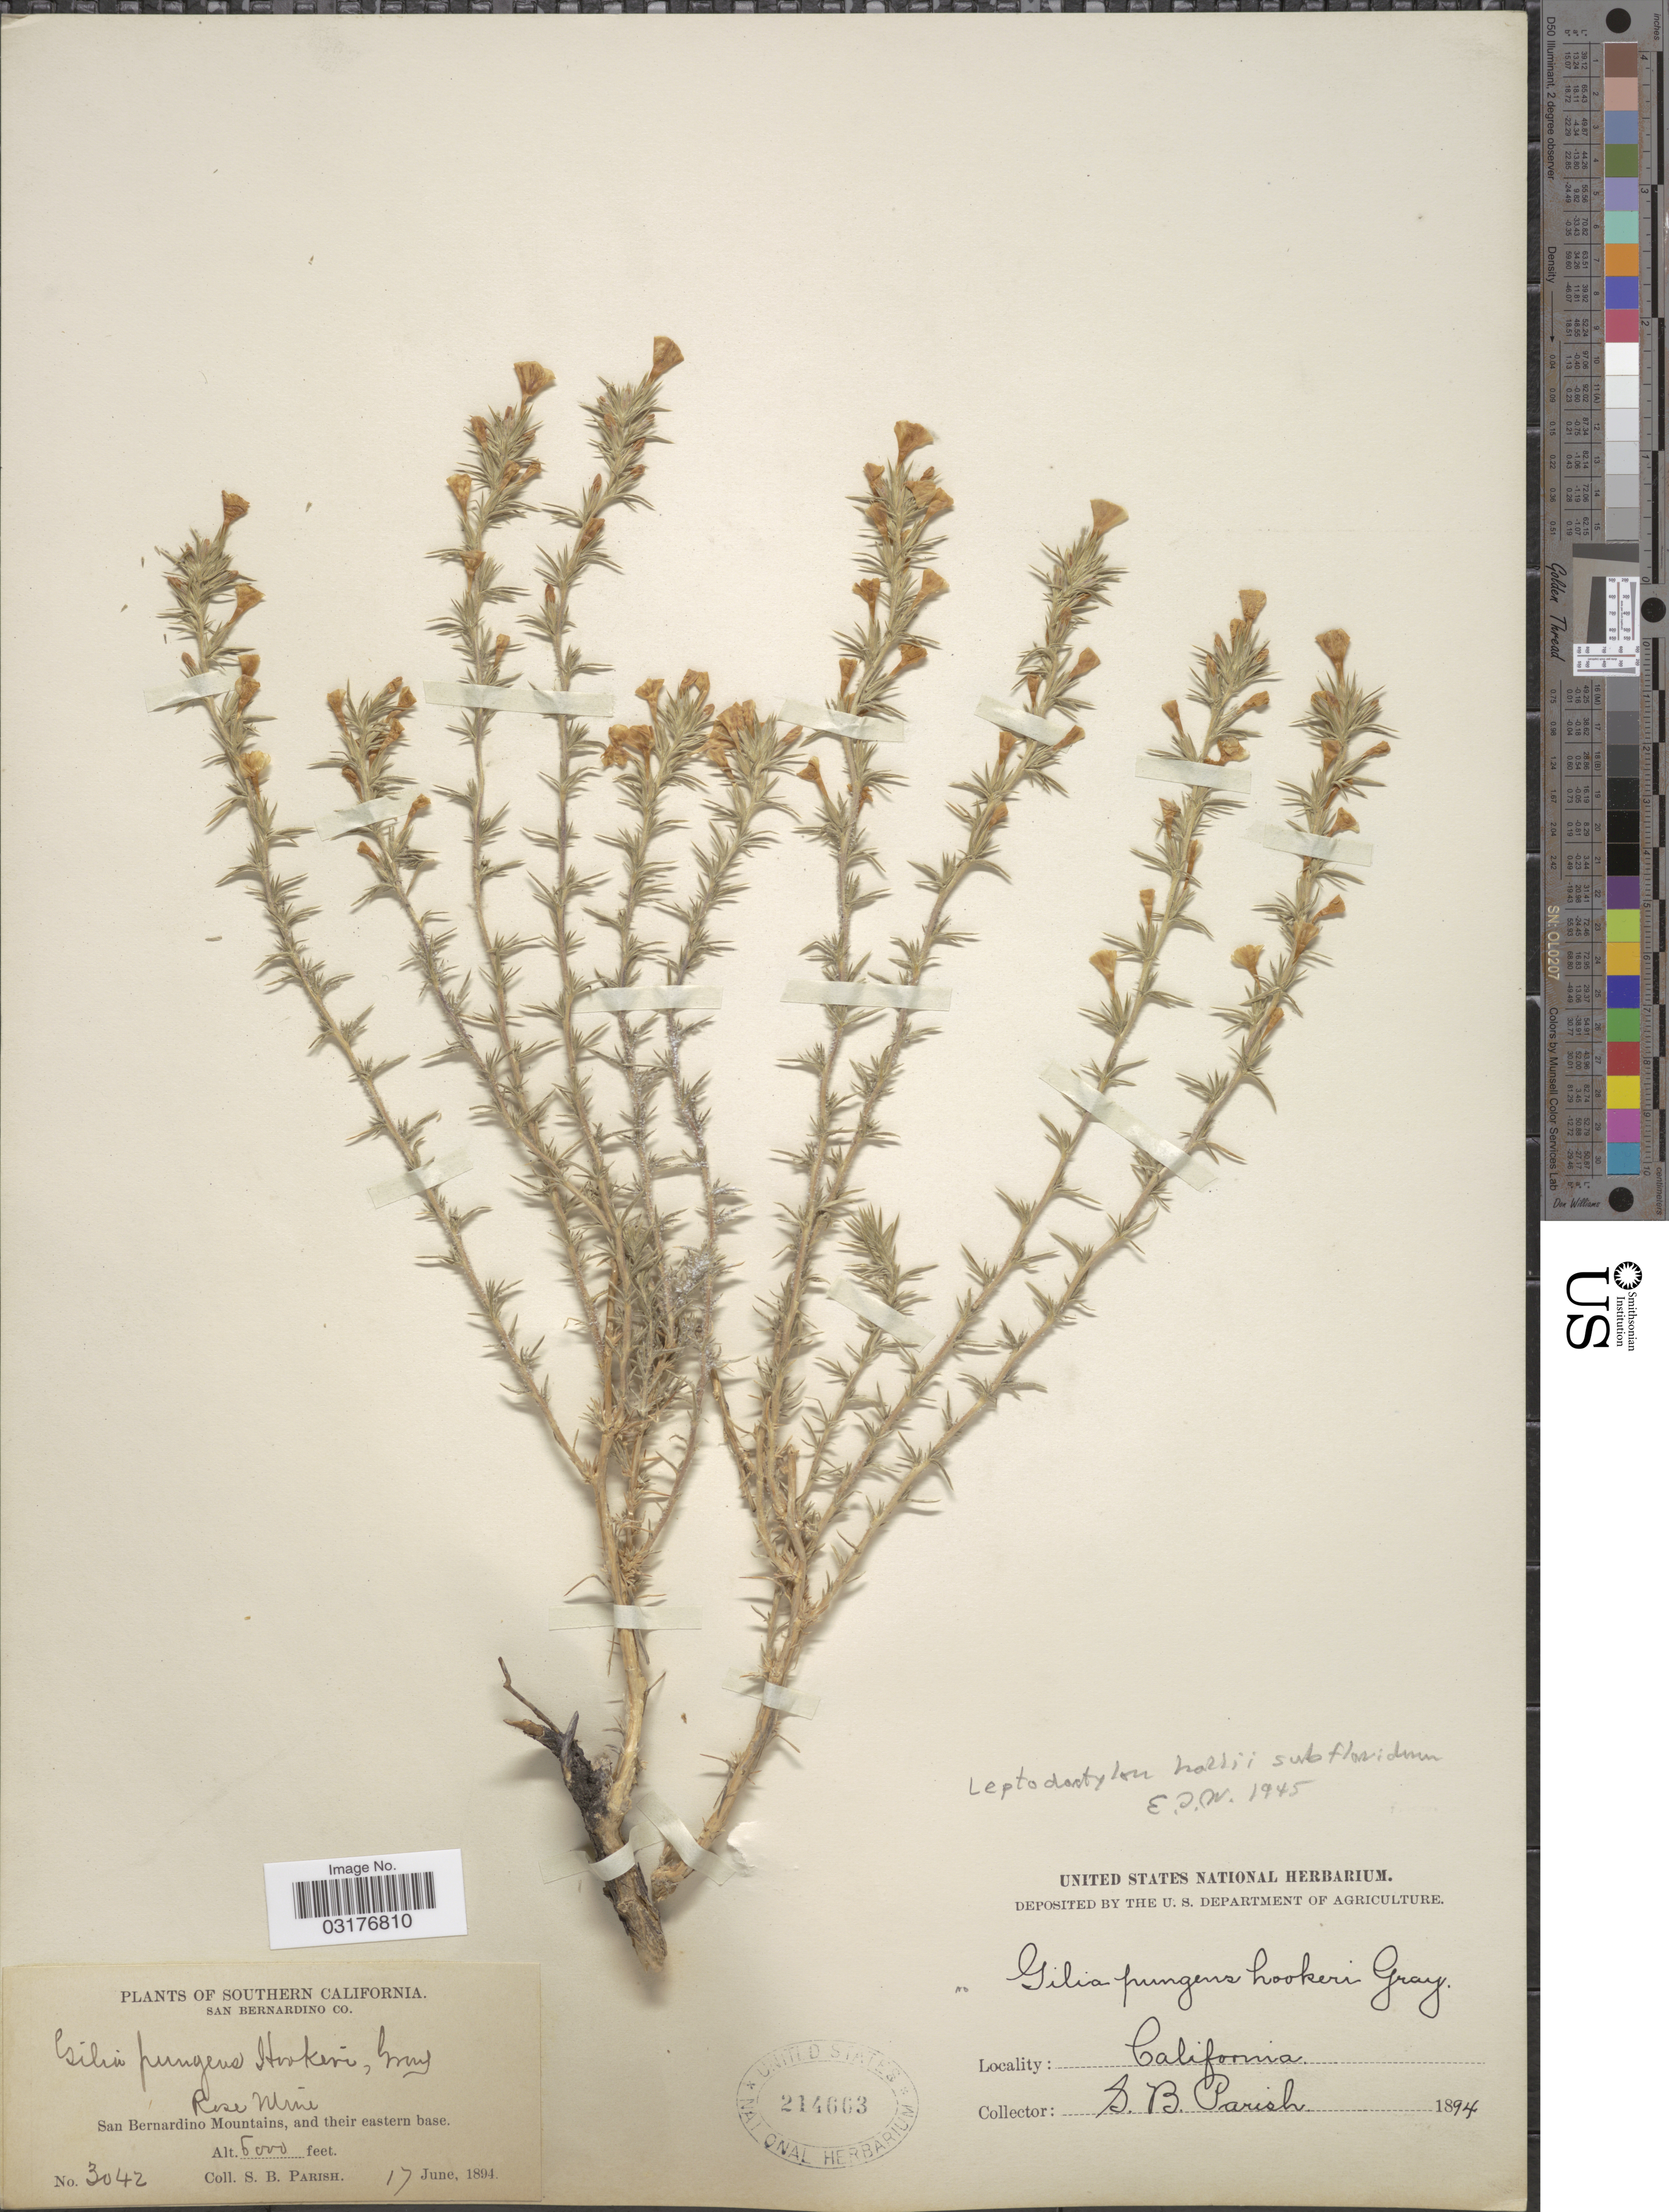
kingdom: Plantae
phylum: Tracheophyta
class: Magnoliopsida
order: Ericales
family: Polemoniaceae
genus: Linanthus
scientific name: Linanthus pungens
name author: (Torr.) J.M. Porter & L.A. Johnson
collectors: S. B. Parish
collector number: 3042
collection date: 1894-06-17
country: United States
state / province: California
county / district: San Bernardino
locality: Southern California. San Bernardino Co. Rose Mine. San Bernardino Mountains, and their eastern base.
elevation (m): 1829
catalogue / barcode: US 214663